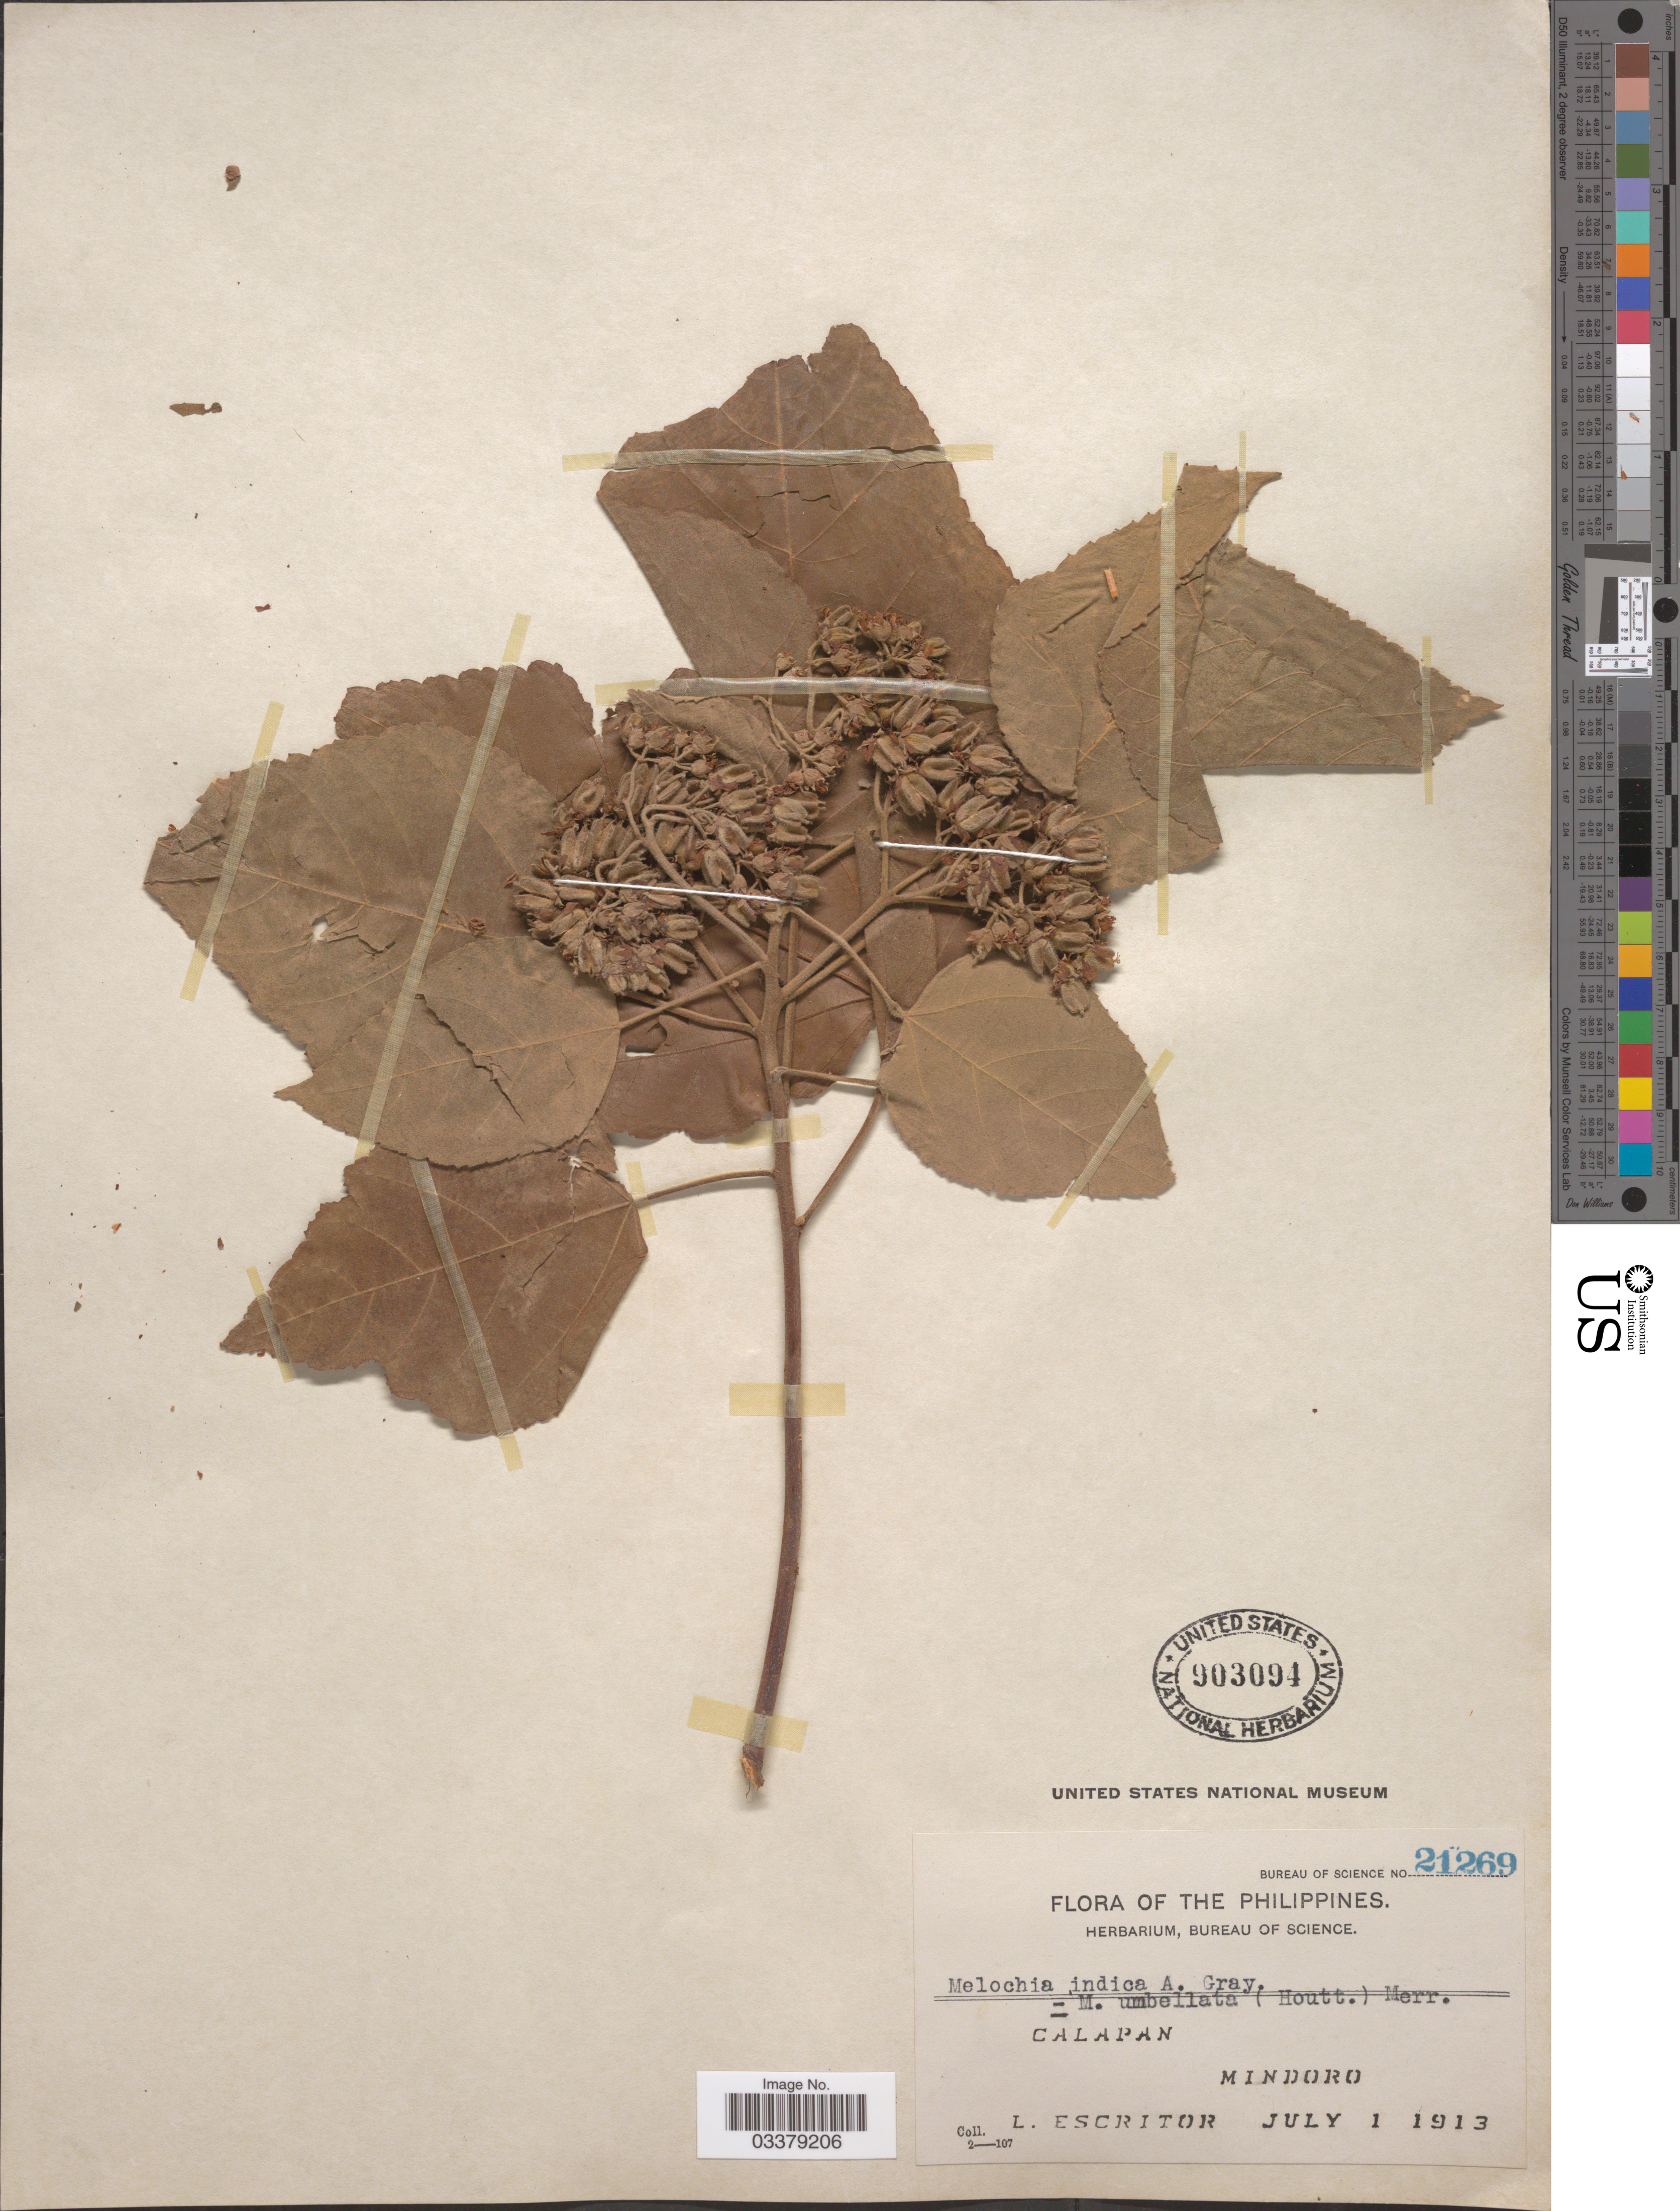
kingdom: Plantae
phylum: Tracheophyta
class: Magnoliopsida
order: Malvales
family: Malvaceae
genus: Melochia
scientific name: Melochia umbellata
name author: Stapf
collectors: L. Escritor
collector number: Bureau of Science 21269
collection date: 1913-07-01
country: Philippines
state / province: Mimaropa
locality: Calapan. Mindoro.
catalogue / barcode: US 903094